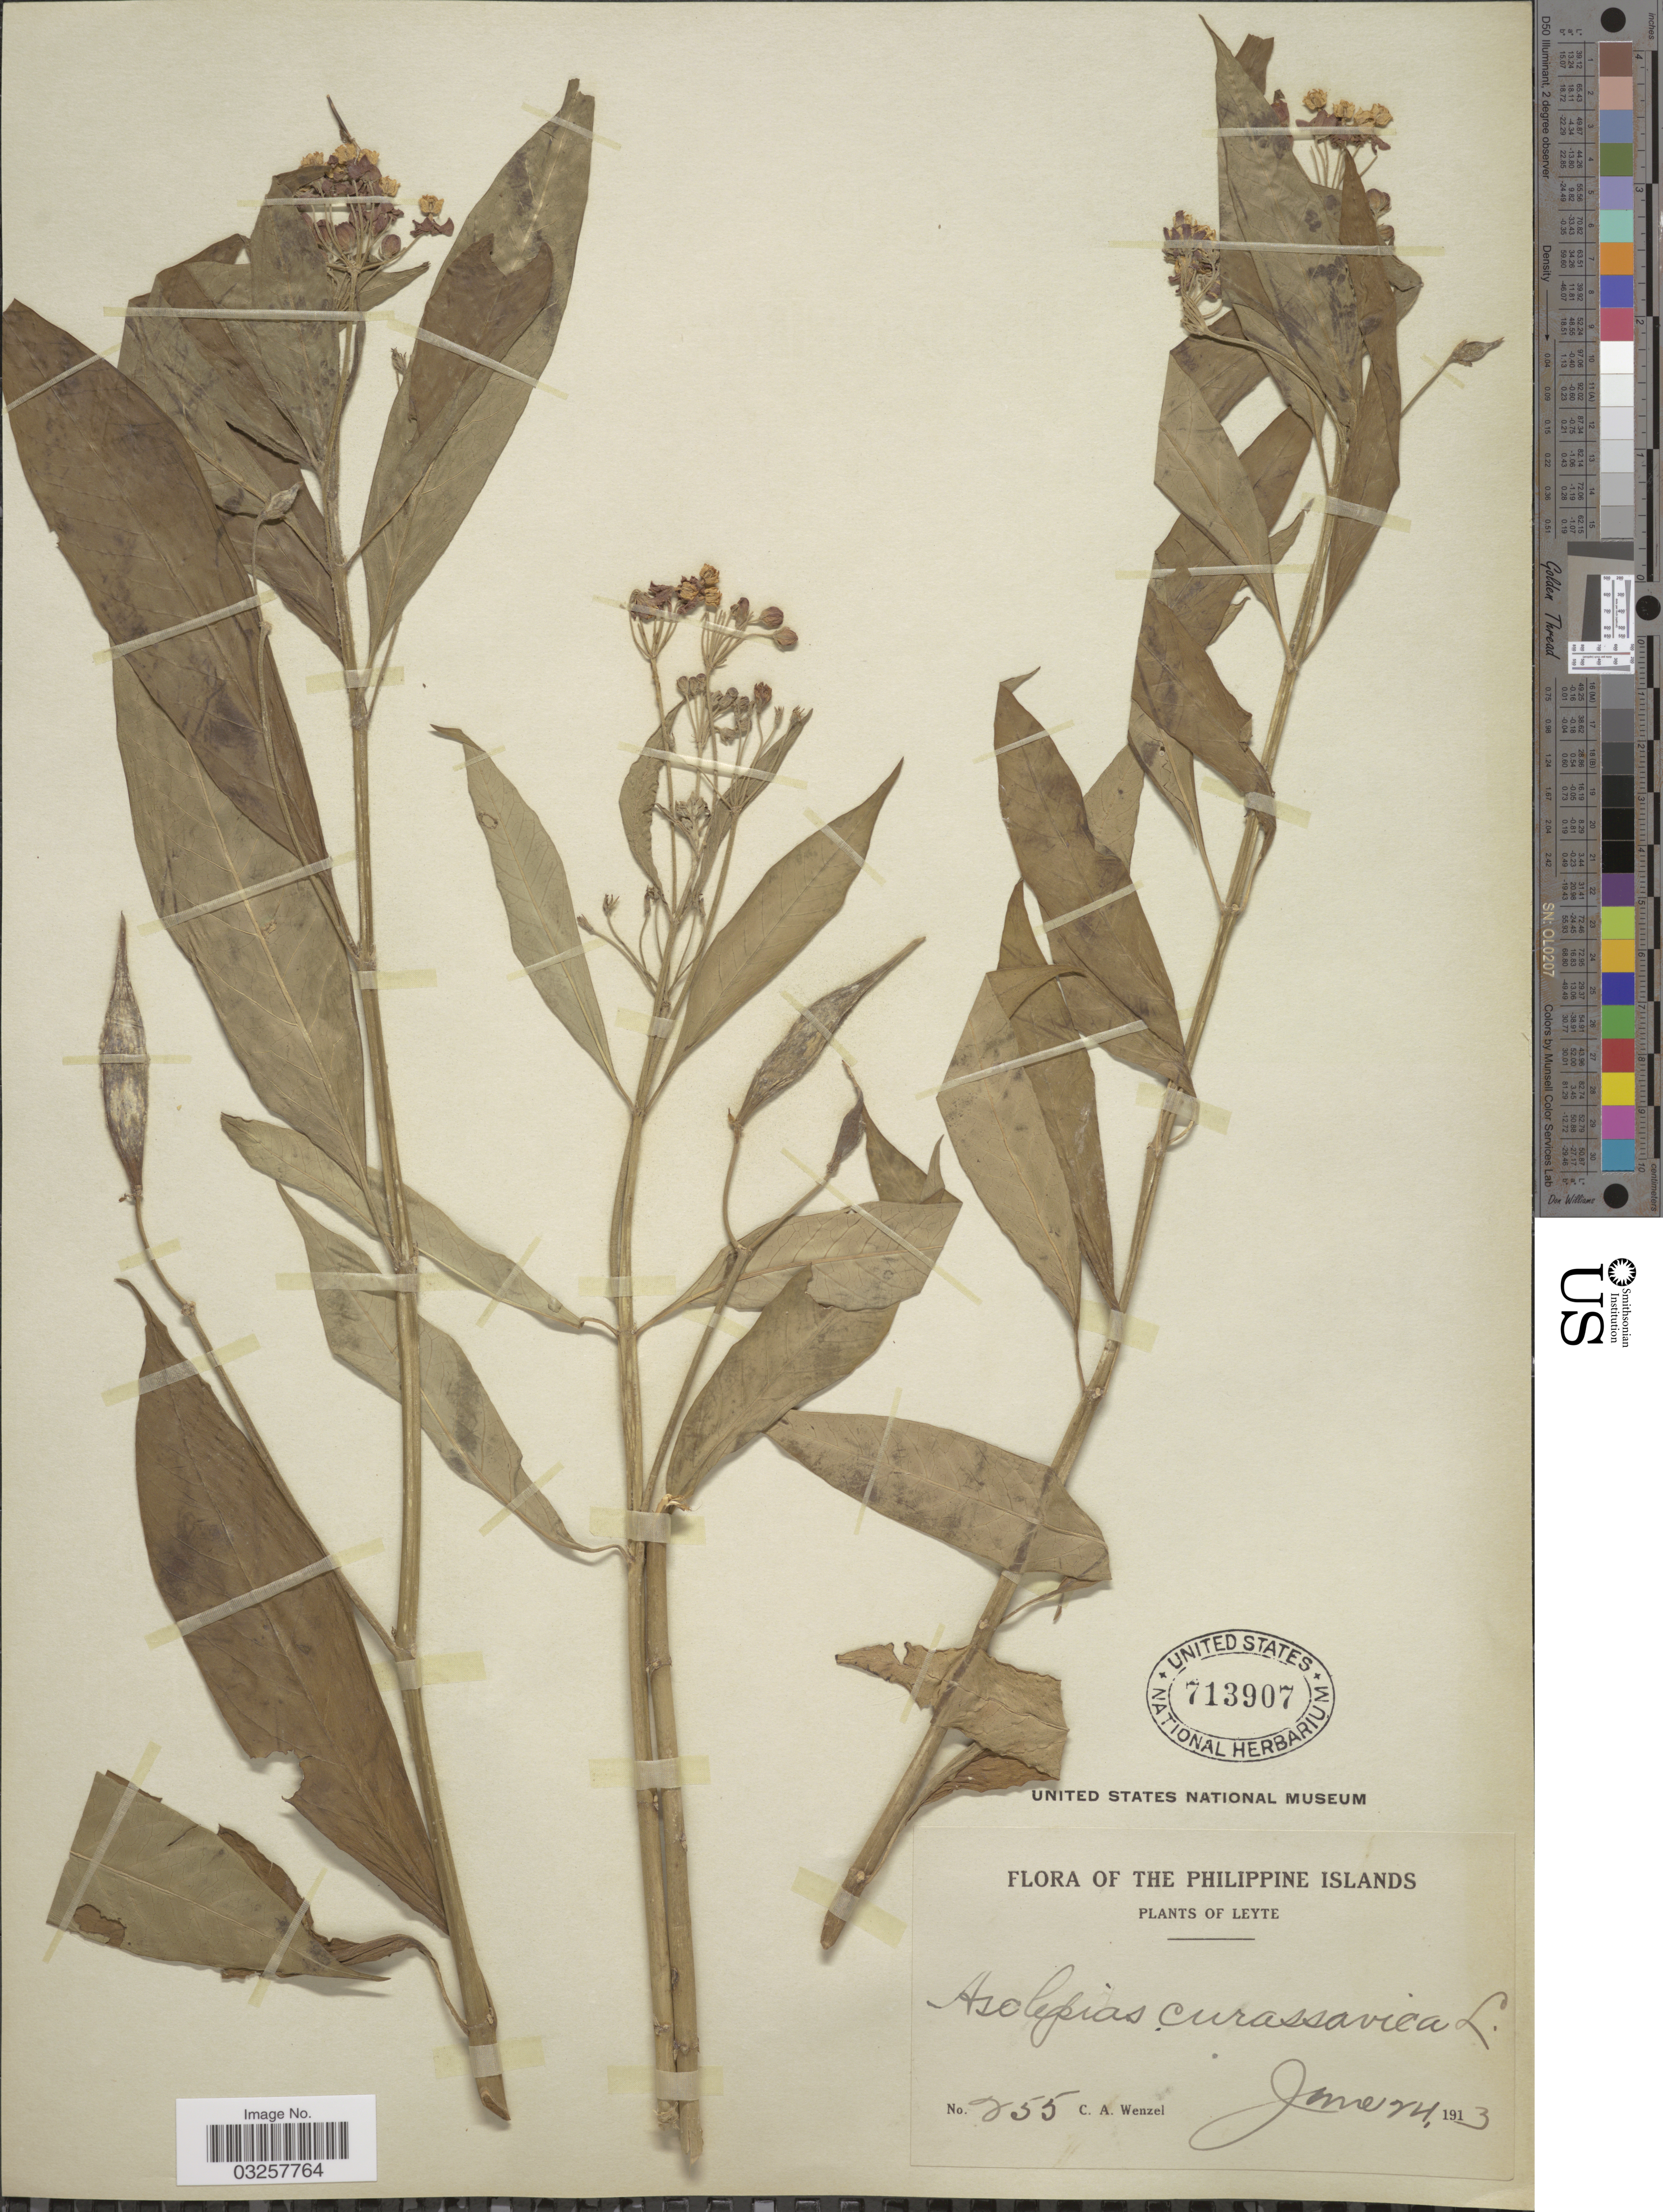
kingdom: Plantae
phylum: Tracheophyta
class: Magnoliopsida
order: Gentianales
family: Apocynaceae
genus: Asclepias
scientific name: Asclepias curassavica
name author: L.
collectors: C. Wenzel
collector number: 255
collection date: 1913-06-24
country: Philippines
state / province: Eastern Visayas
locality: Leyte.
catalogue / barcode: US 713907